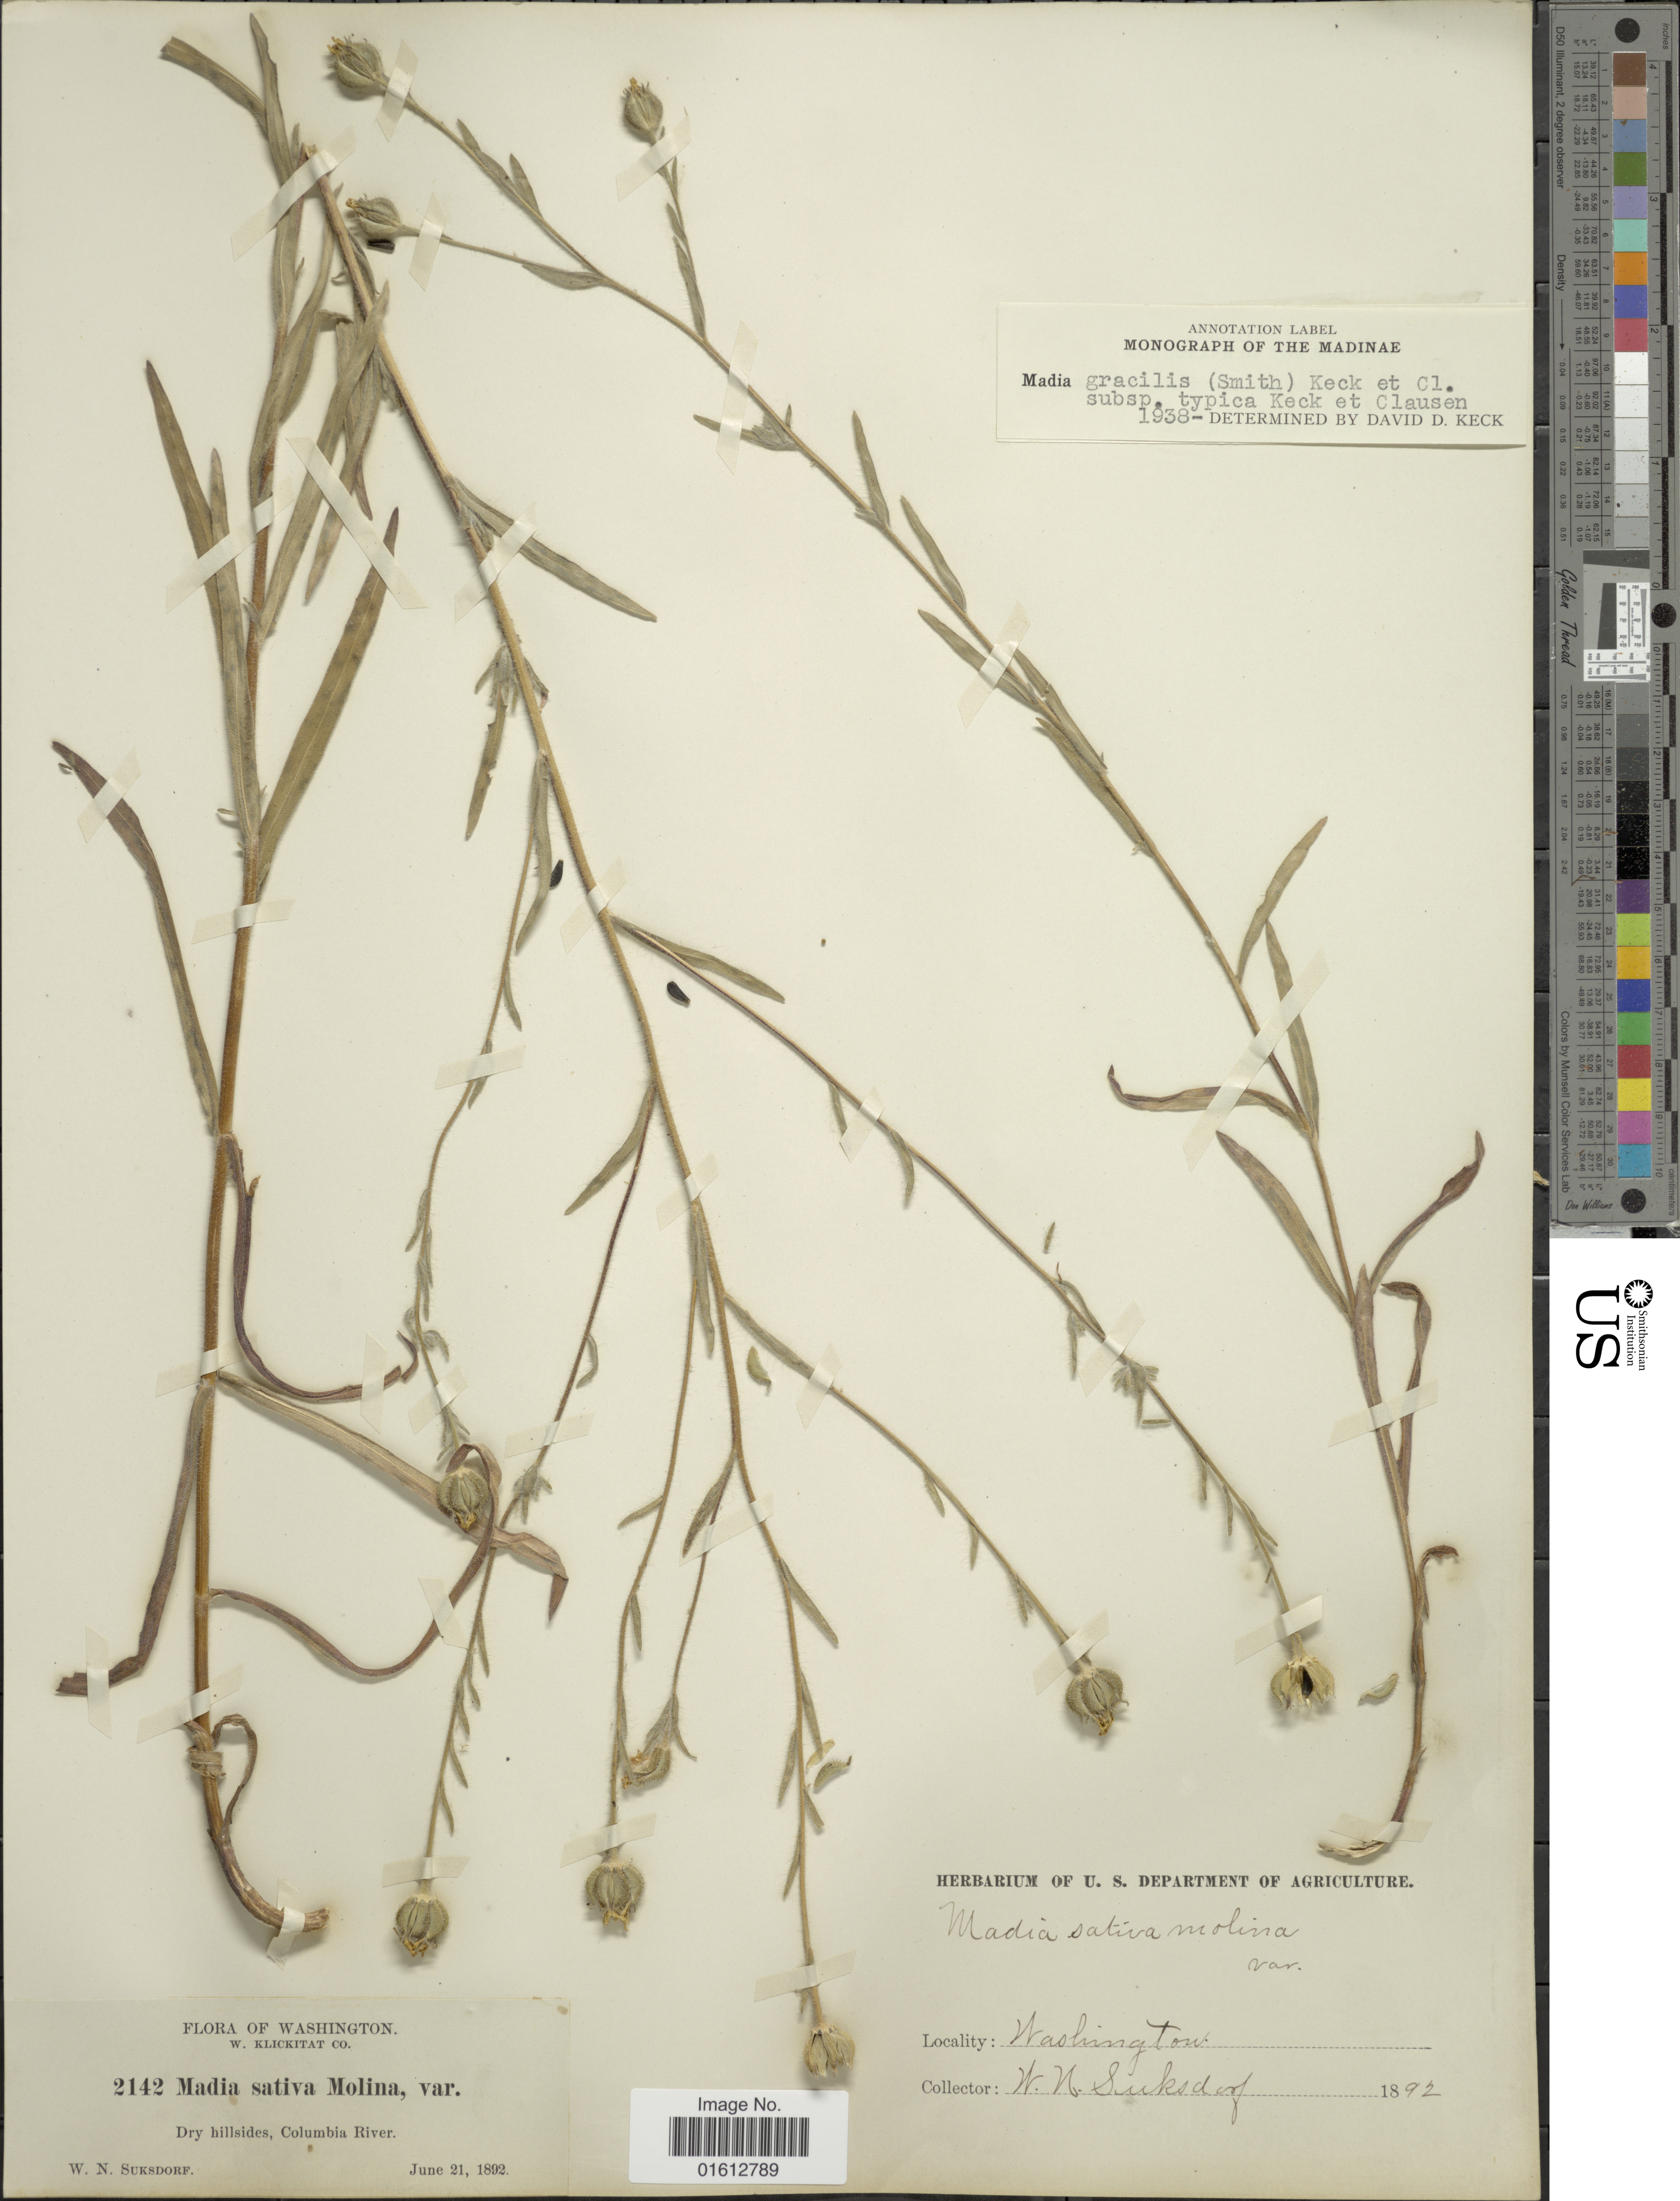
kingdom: Plantae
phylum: Tracheophyta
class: Magnoliopsida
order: Asterales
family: Asteraceae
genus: Madia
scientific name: Madia gracilis subsp. gracilis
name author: (Sm.) D.D. Keck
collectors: W. N. Suksdorf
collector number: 2142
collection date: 1892-06-21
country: United States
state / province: Washington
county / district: Klickitat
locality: Washington, W. Klickitat Co. Columbia River.